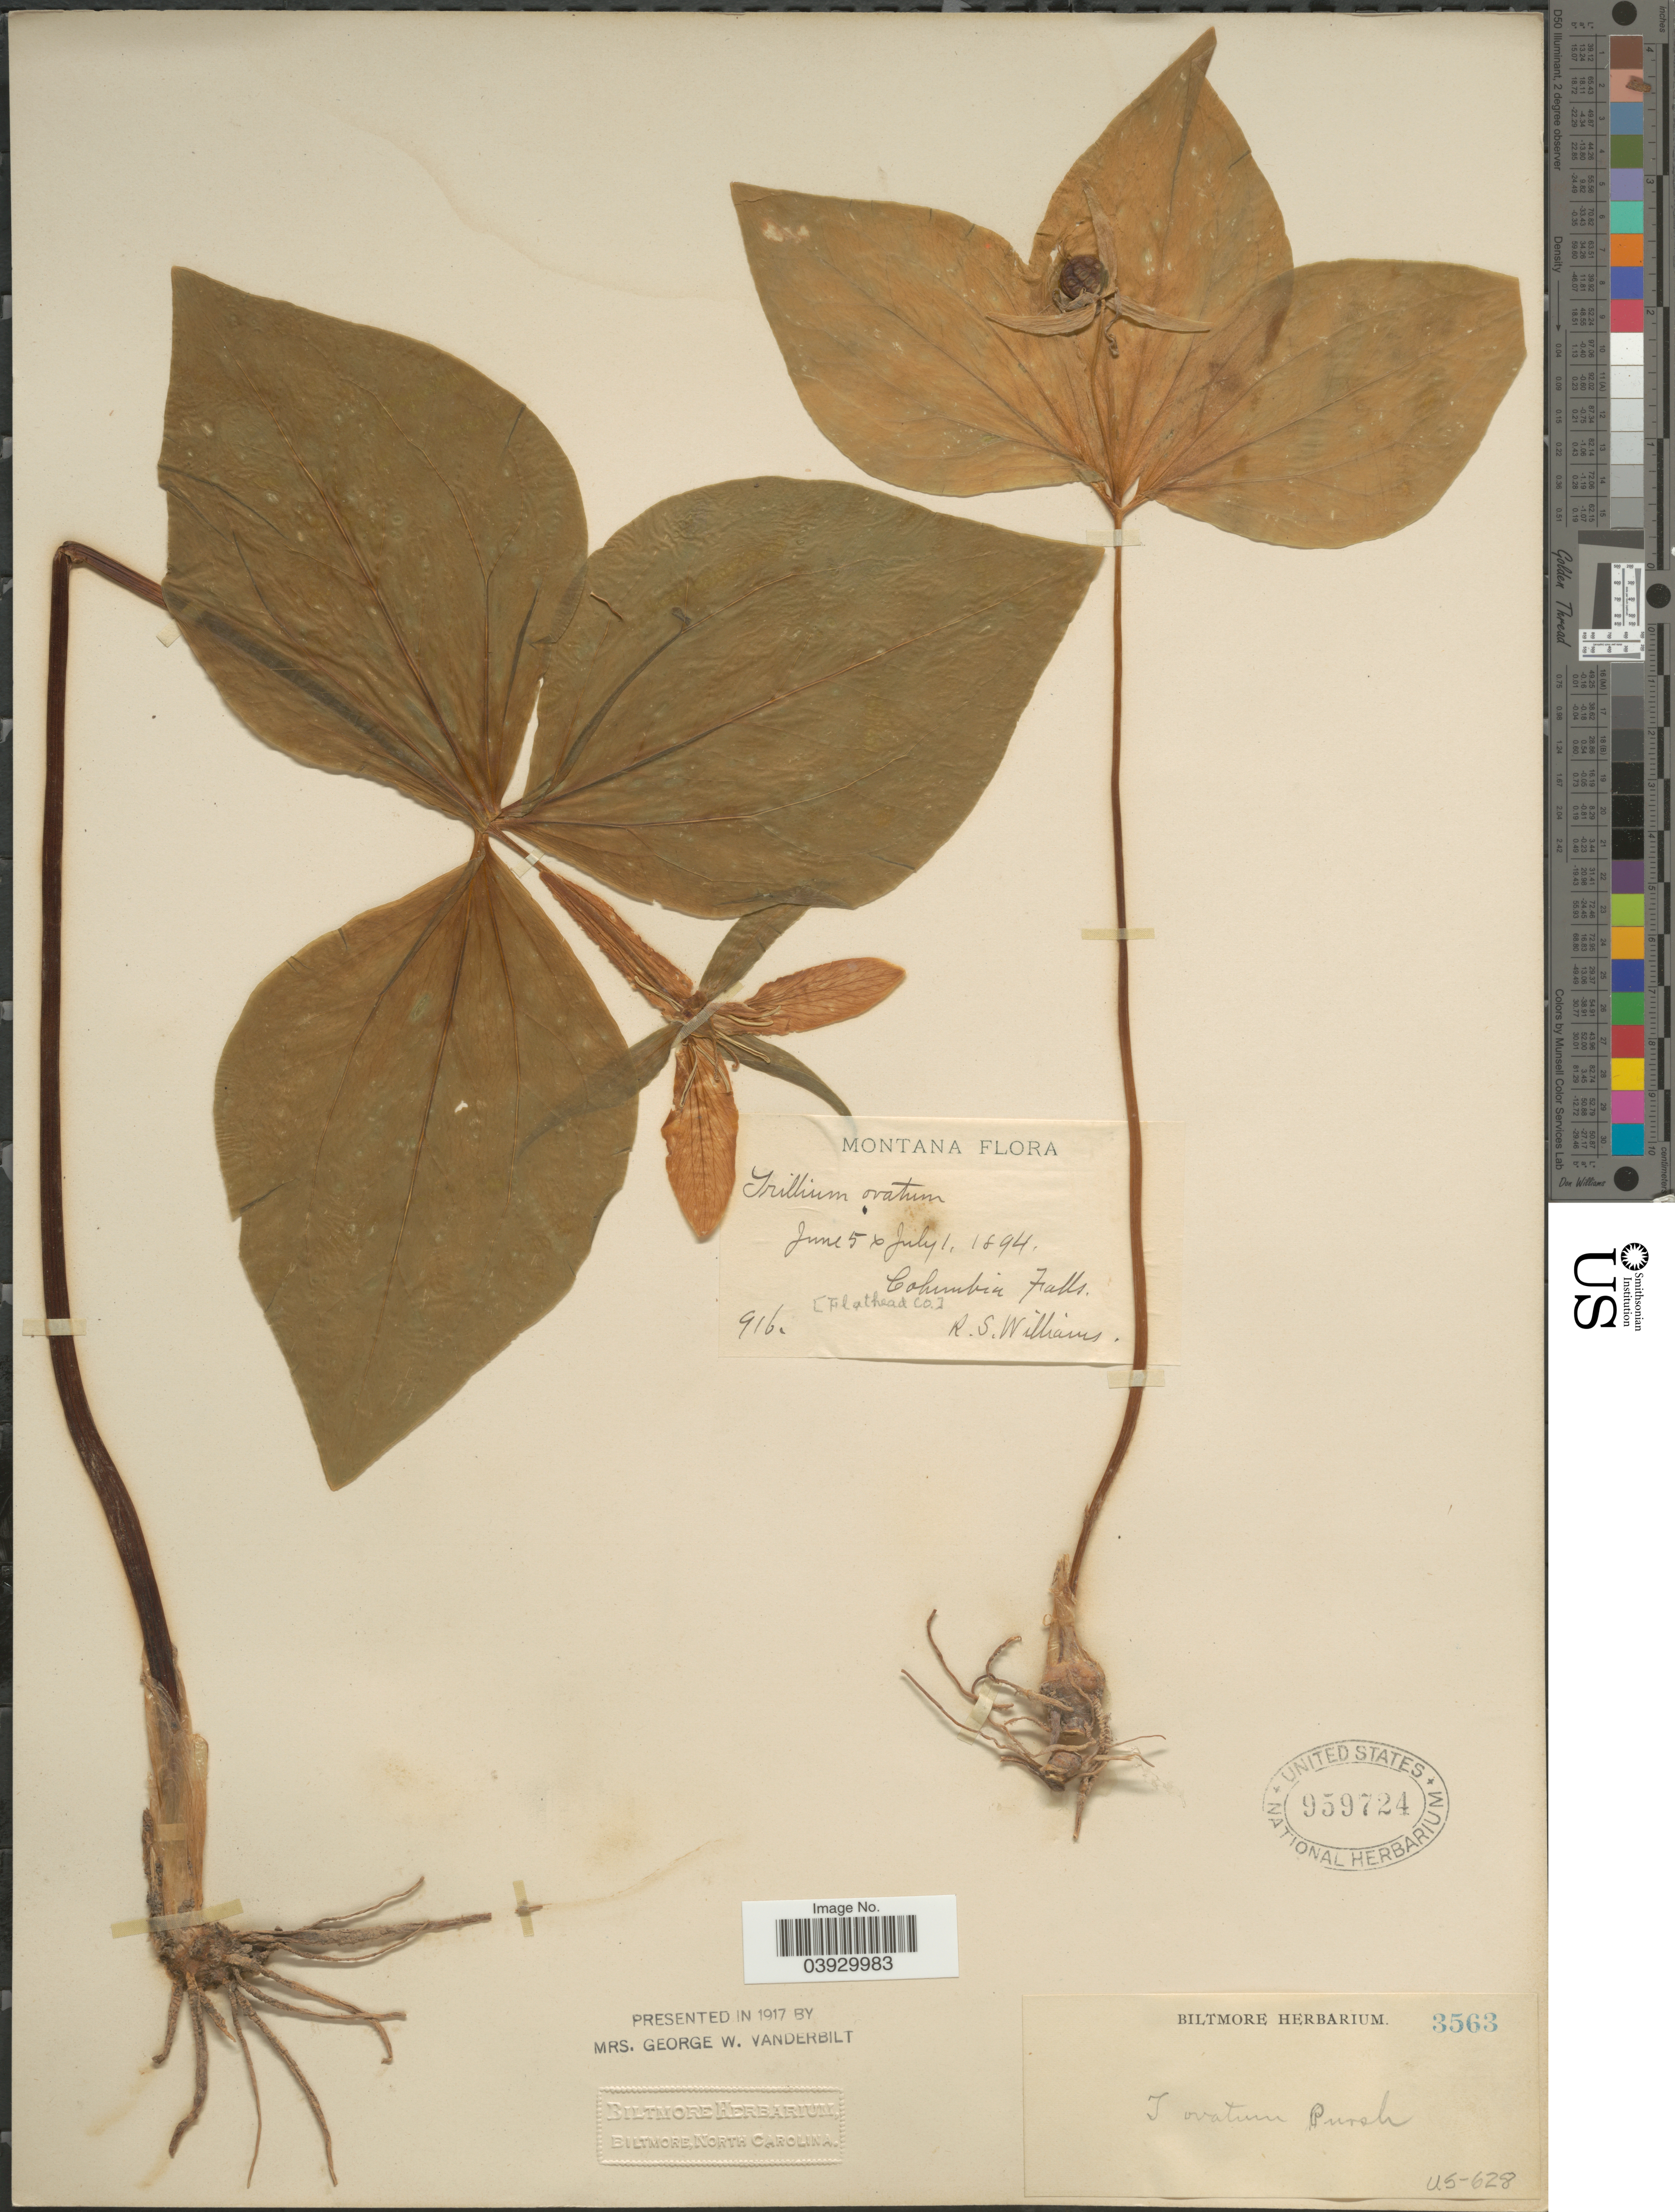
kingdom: Plantae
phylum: Tracheophyta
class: Liliopsida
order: Liliales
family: Melanthiaceae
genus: Trillium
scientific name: Trillium ovatum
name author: Pursh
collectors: R. S. Williams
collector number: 916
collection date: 1894-06-05/1894-07-01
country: United States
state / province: Montana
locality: Columbia Falls. [Flathead Co.]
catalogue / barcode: US 959724-2